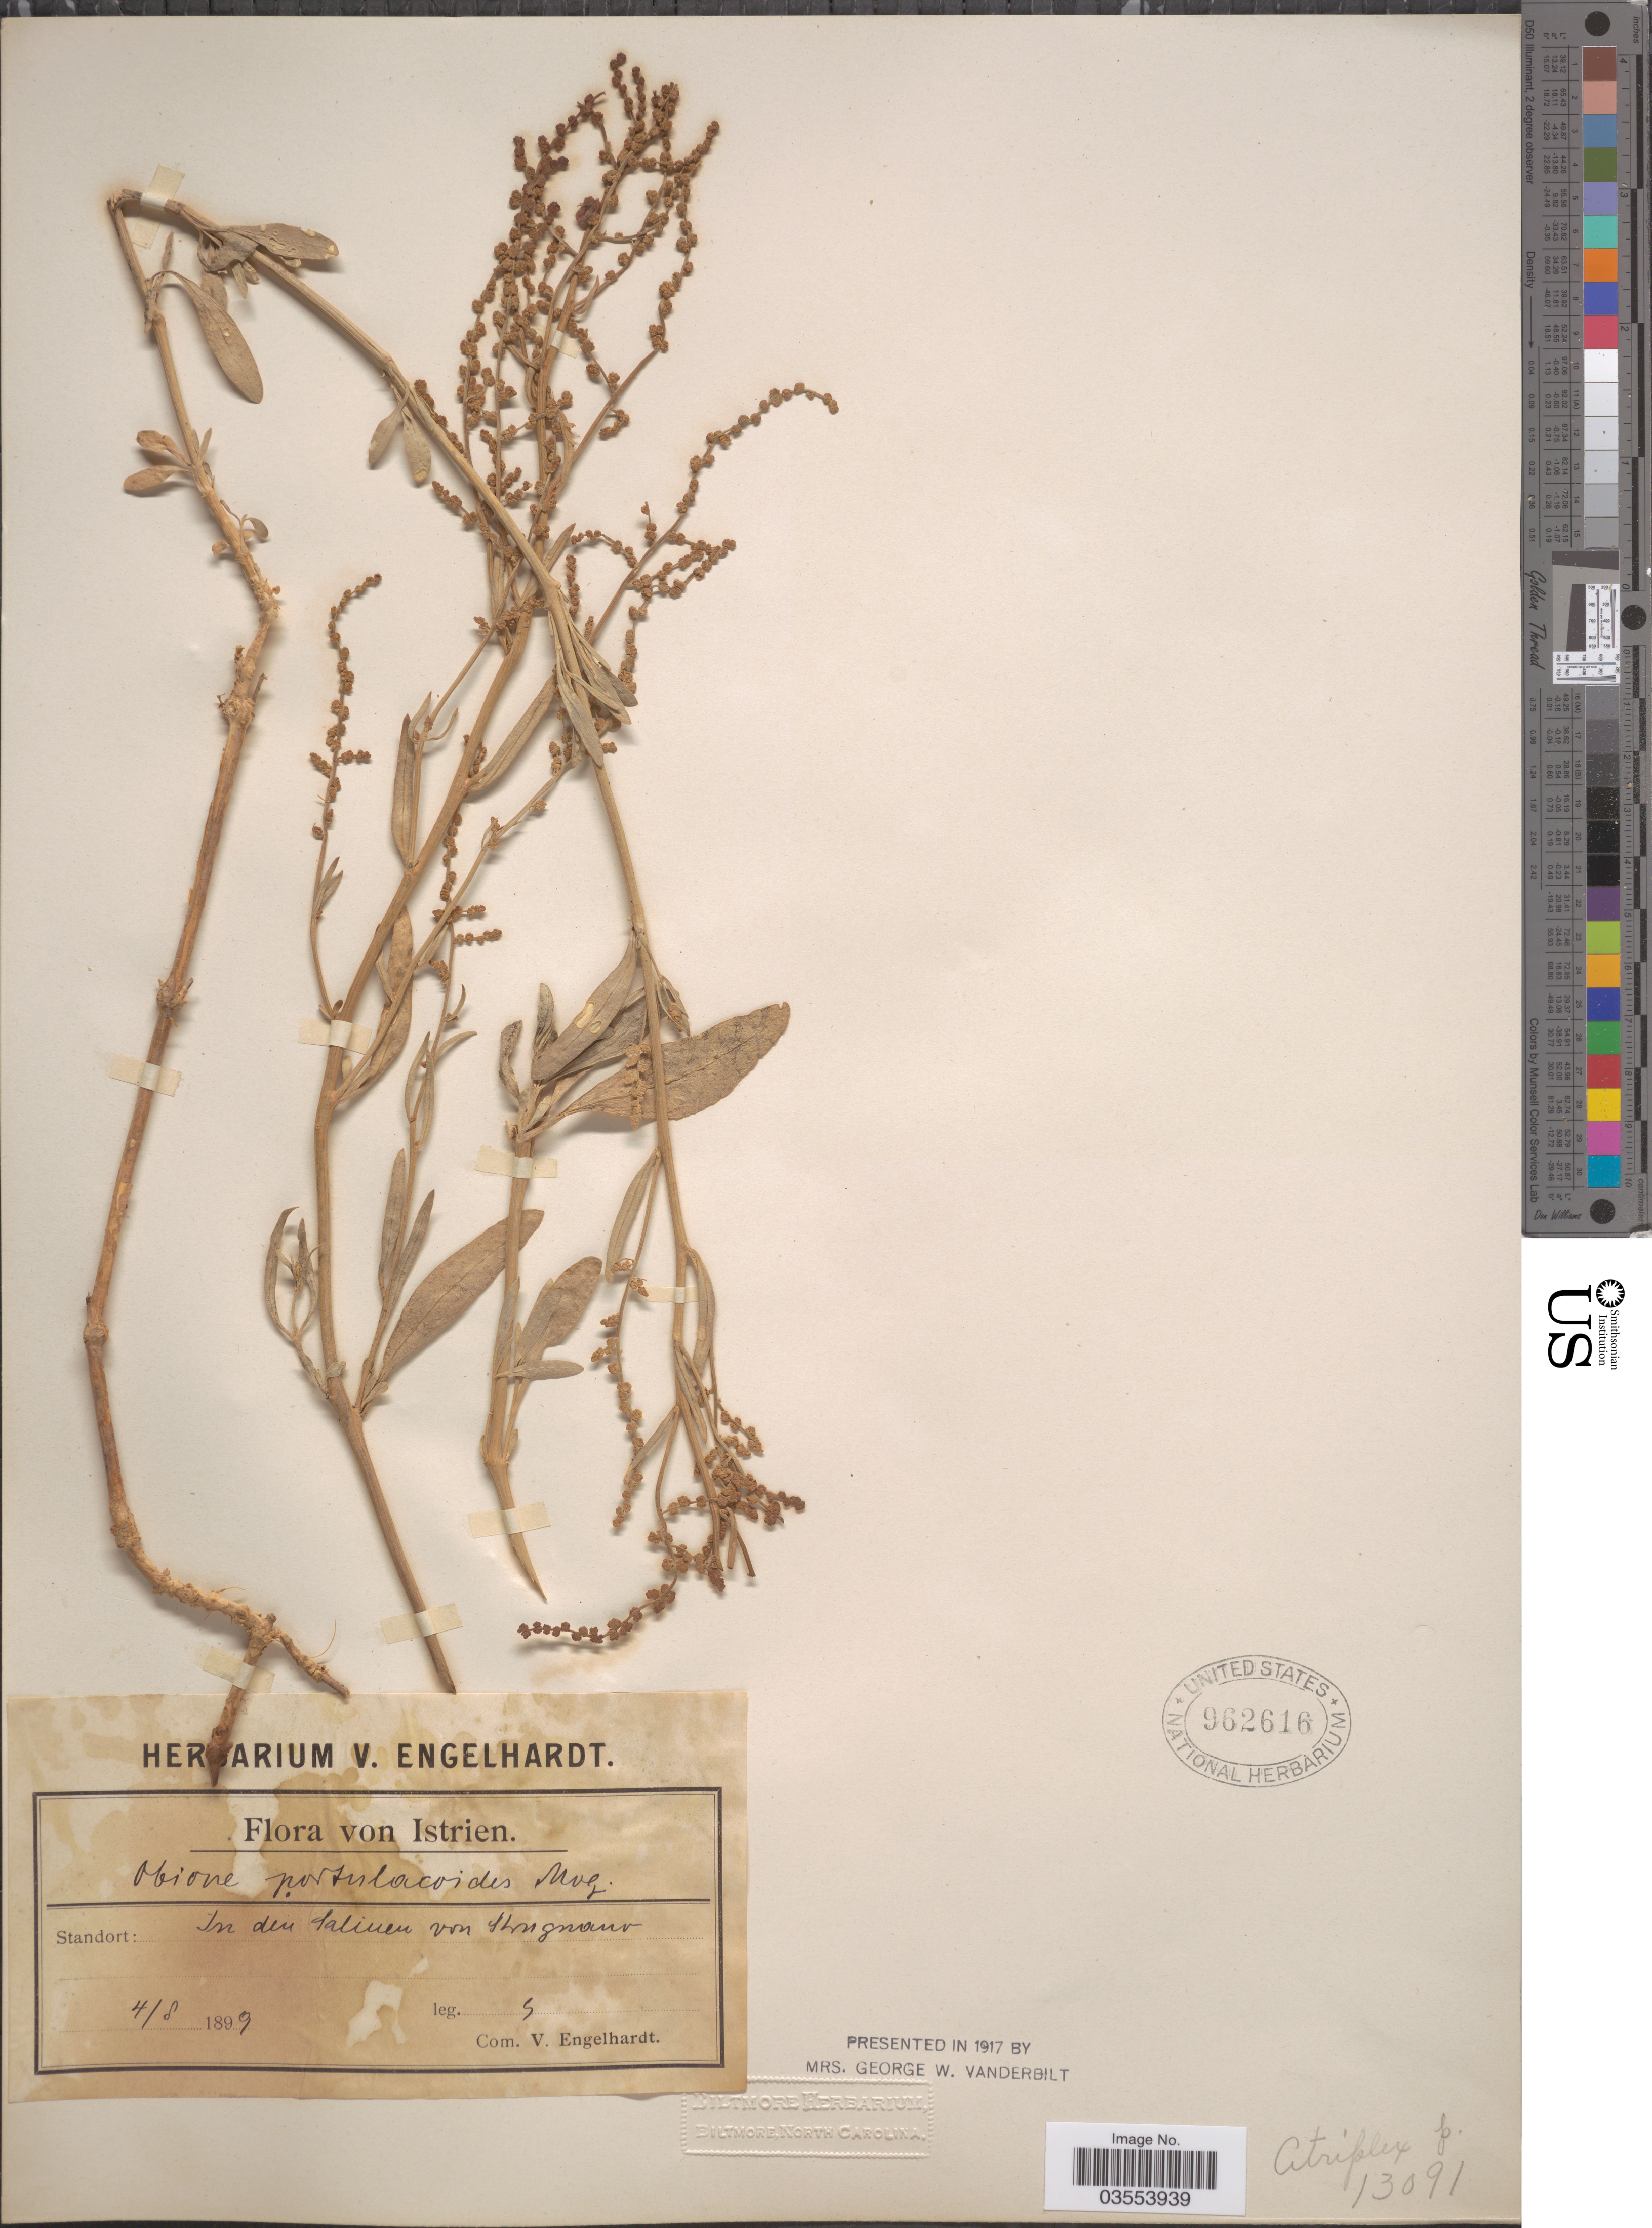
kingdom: Plantae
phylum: Tracheophyta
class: Magnoliopsida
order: Caryophyllales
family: Amaranthaceae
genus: Atriplex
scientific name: Atriplex portulacoides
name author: L.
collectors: V. Engelhardt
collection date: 1899-08-04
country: Croatia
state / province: Istria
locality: Istrien. In den Salinen von Hongnano [interpreted].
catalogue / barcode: US 962616